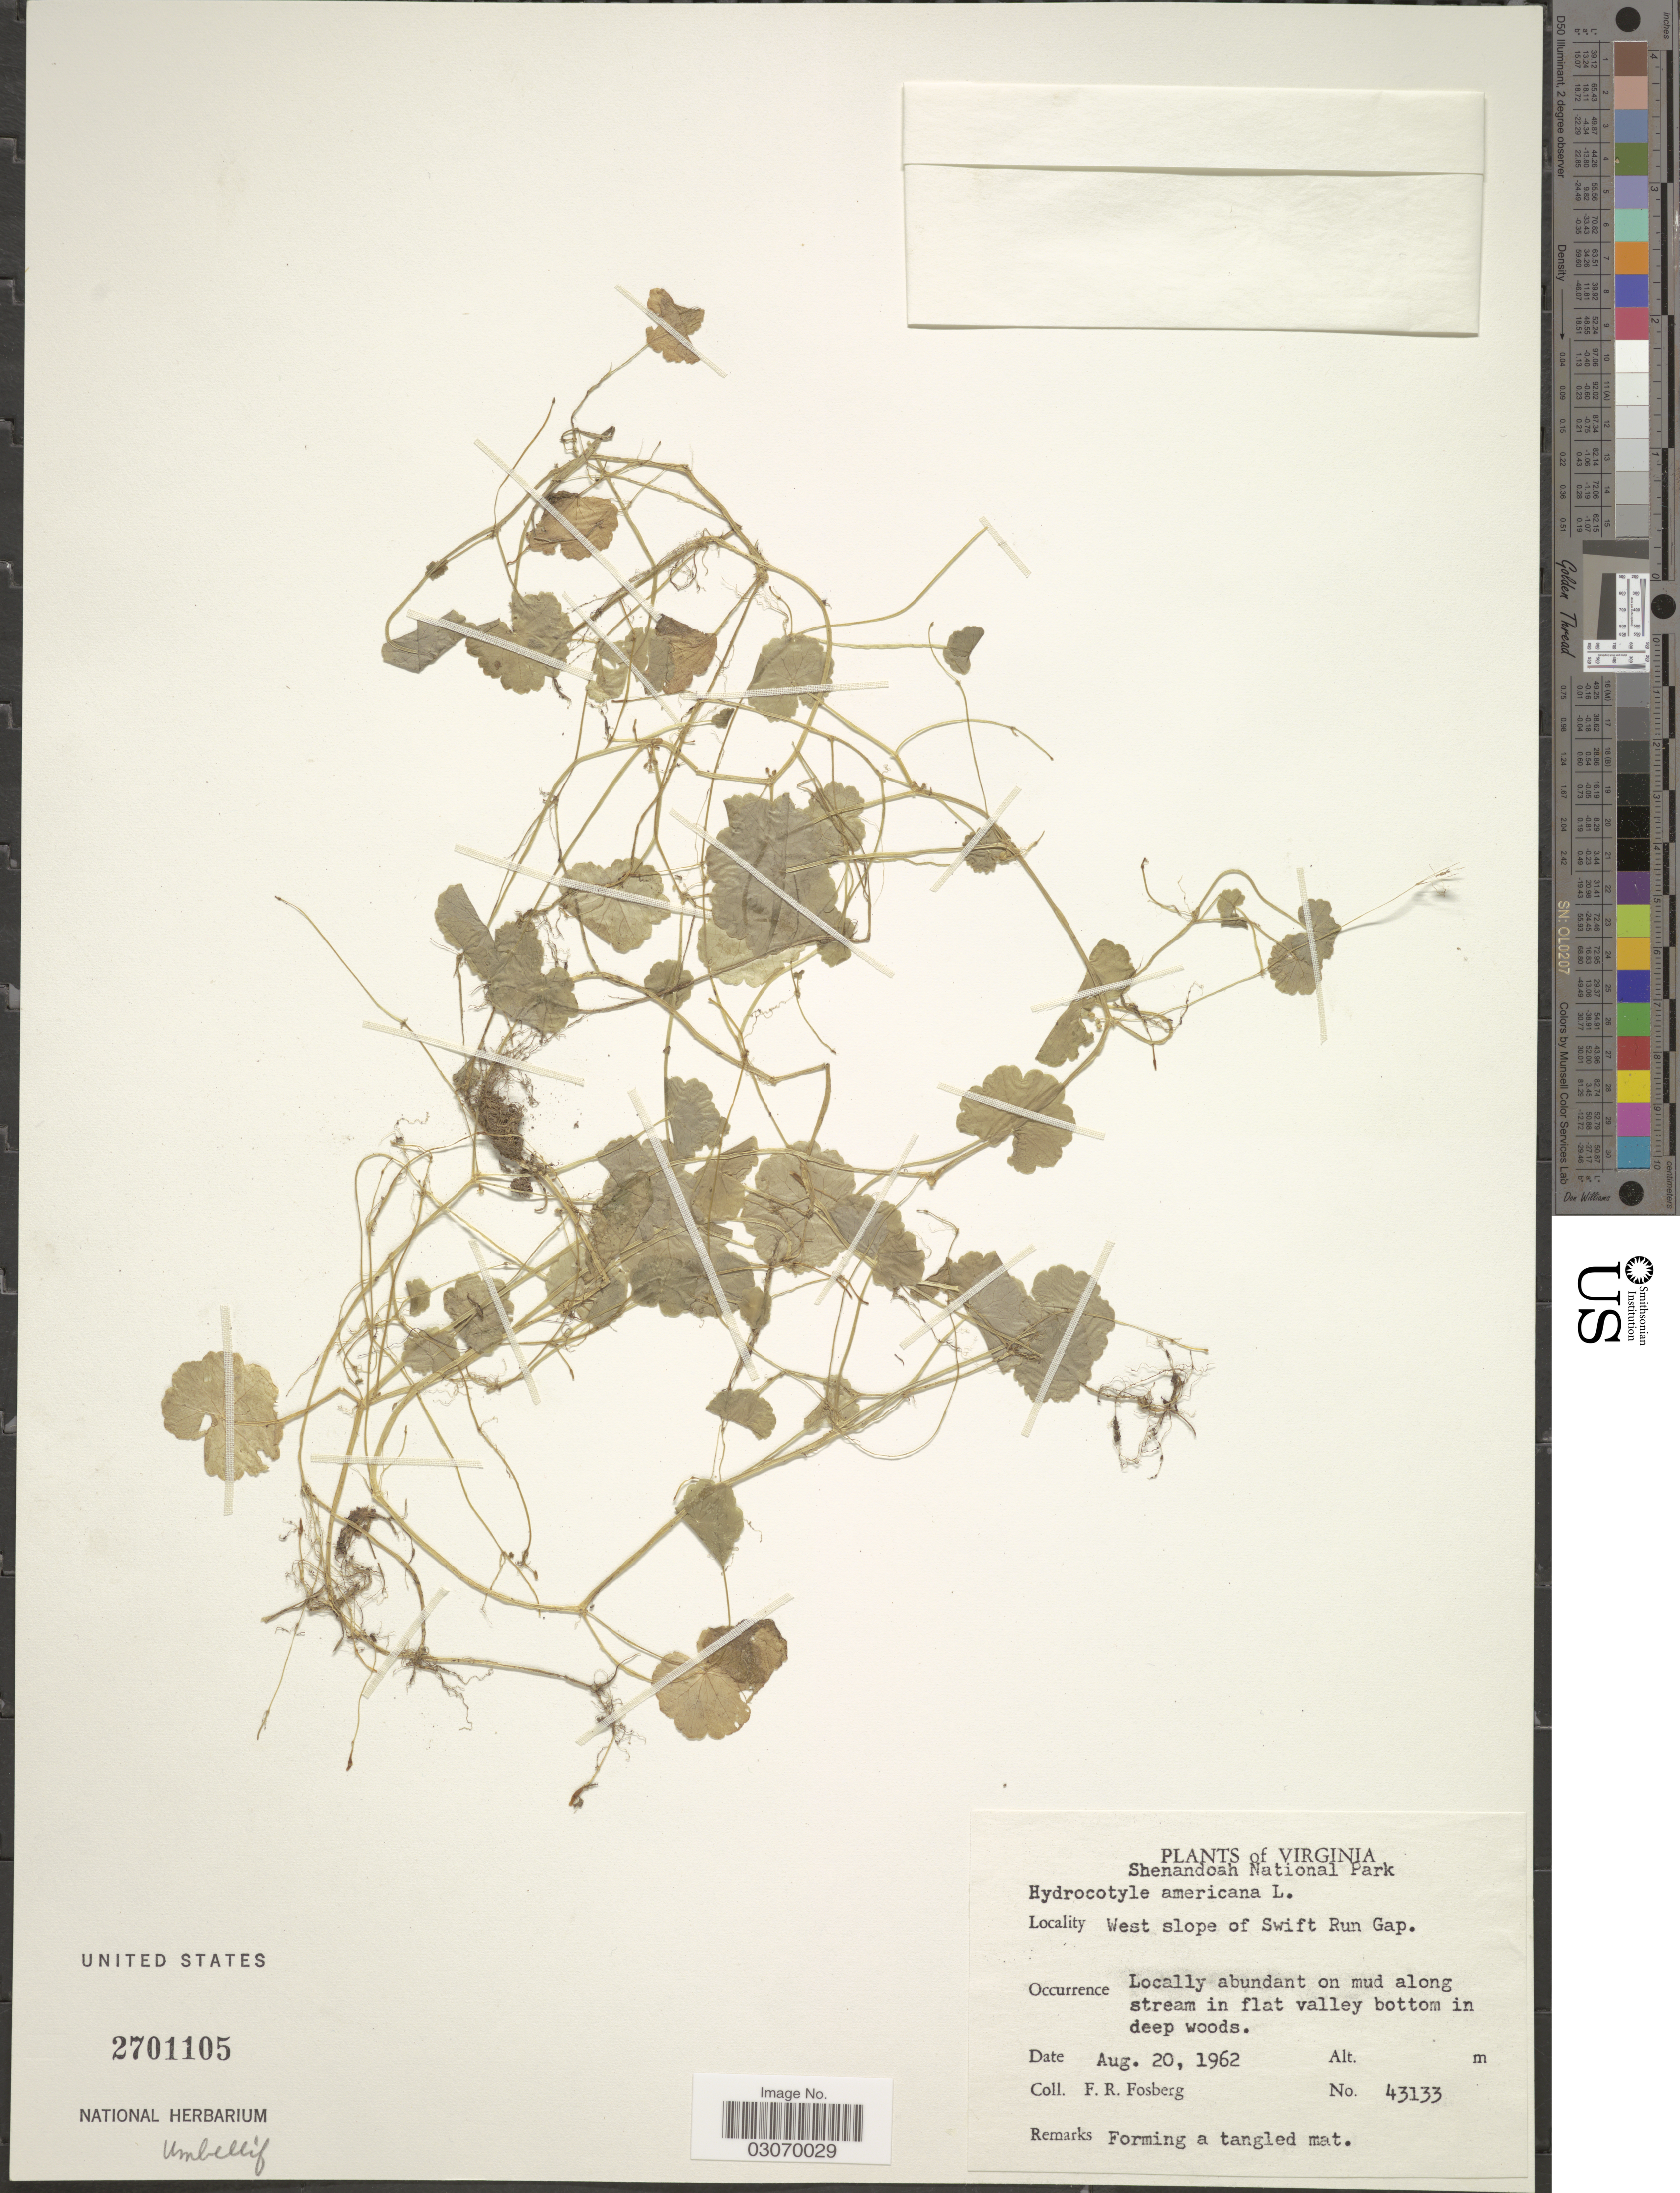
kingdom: Plantae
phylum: Tracheophyta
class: Magnoliopsida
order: Apiales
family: Araliaceae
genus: Hydrocotyle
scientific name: Hydrocotyle americana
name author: L.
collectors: F. R. Fosberg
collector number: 43133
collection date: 1962-08-20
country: United States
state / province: Virginia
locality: Shenandoah National Park. West slope of Swift Run Gap.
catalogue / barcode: US 2701105